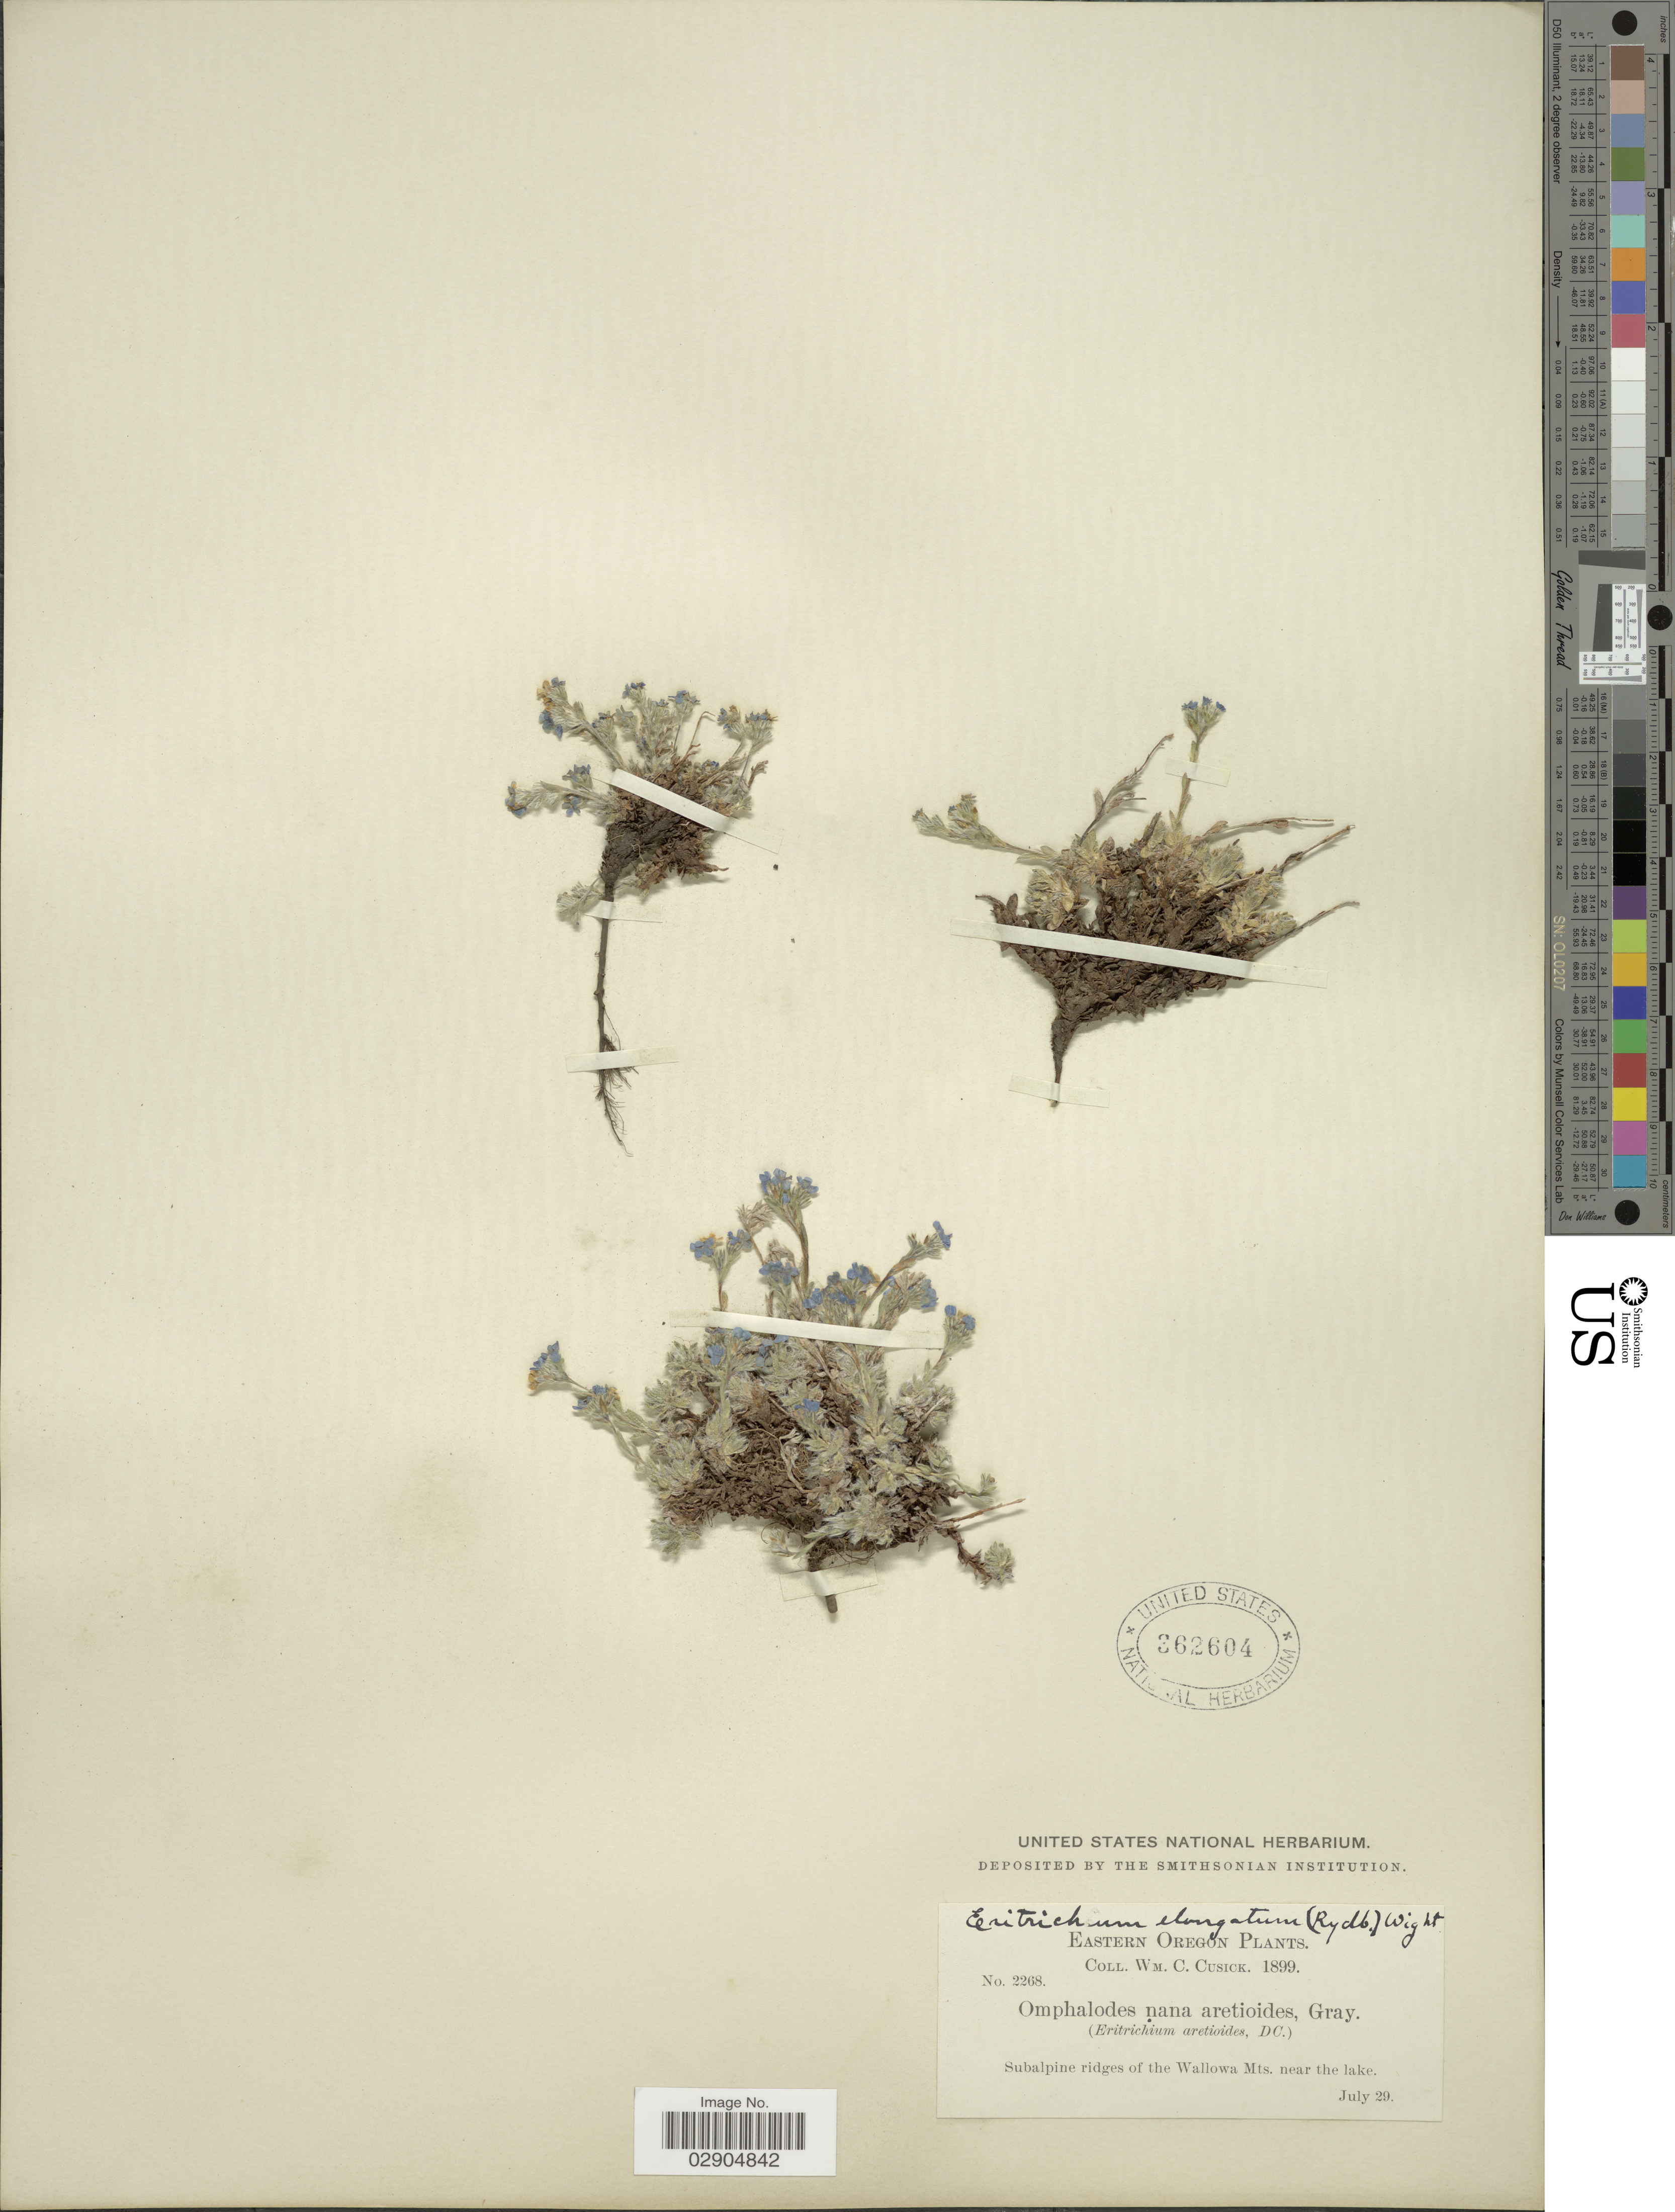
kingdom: Plantae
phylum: Tracheophyta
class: Magnoliopsida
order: Boraginales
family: Boraginaceae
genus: Eritrichium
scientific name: Eritrichium elongatum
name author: (Rydb.) W. Wight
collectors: W. C. Cusick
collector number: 2268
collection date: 1899-07-29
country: United States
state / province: Oregon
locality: Eastern Oregon, Subalpine ridges of the Wallowa Mts., near the lake.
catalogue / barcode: US 362604